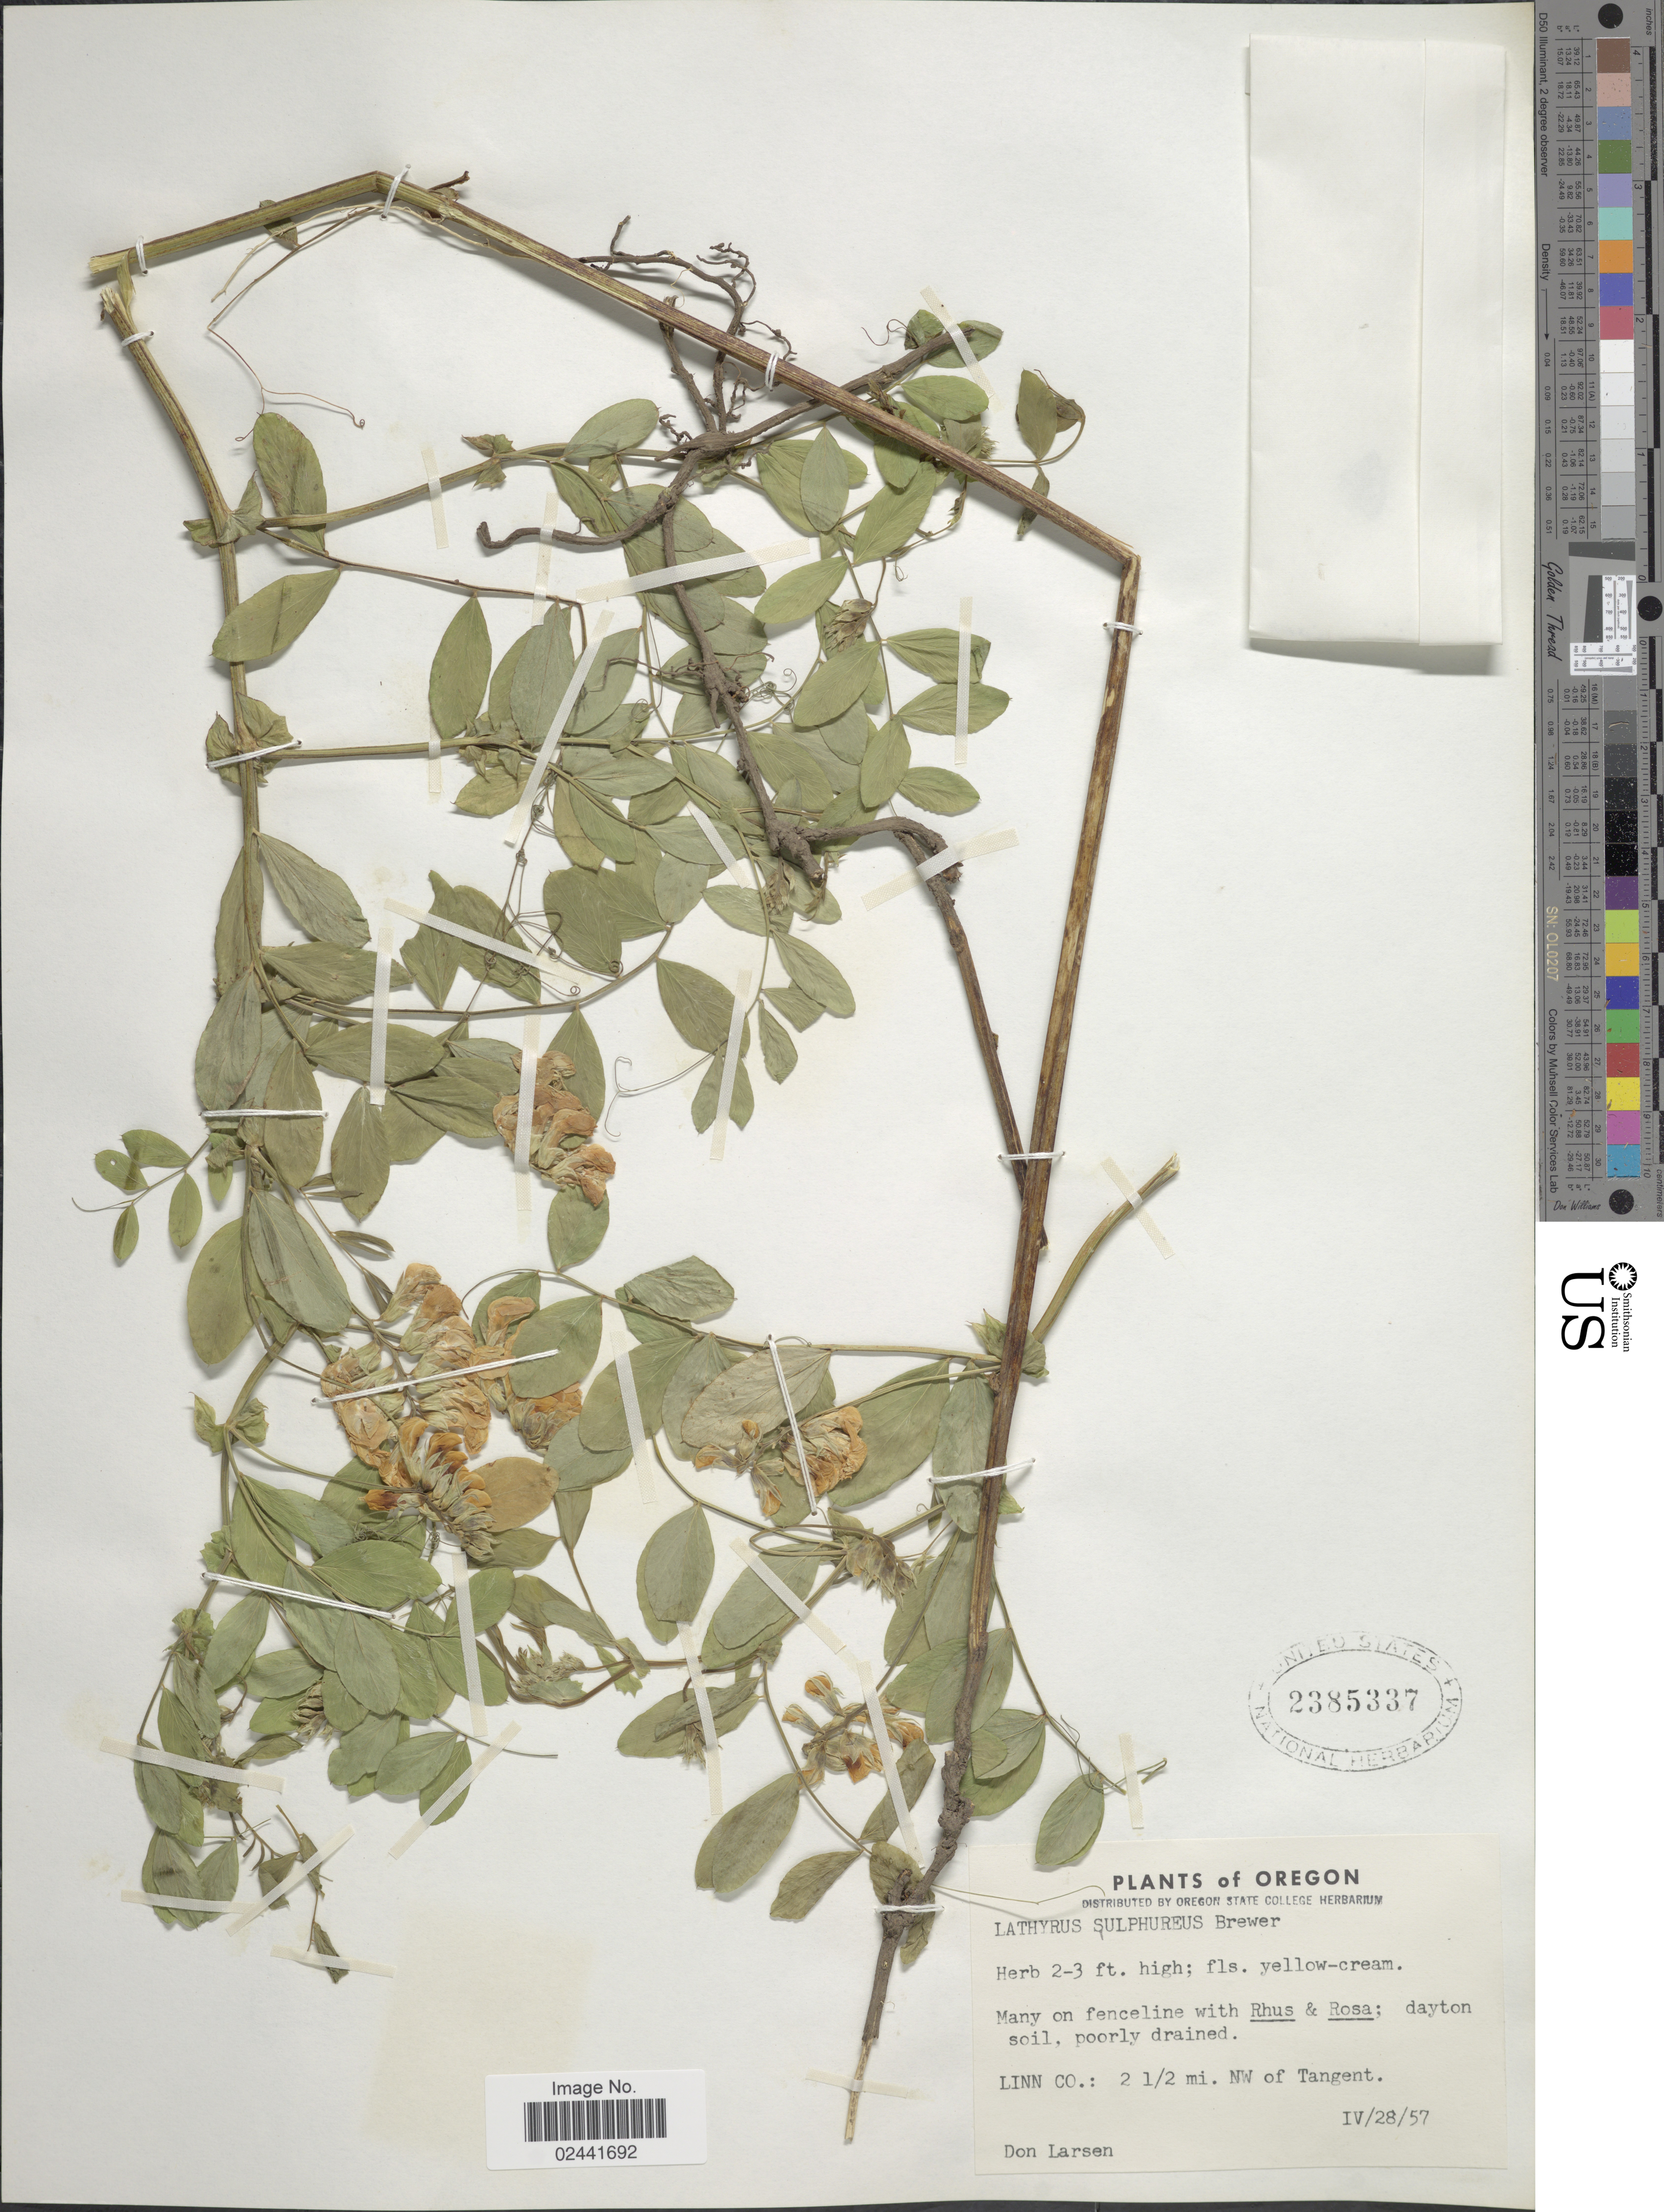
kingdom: Plantae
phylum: Tracheophyta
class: Magnoliopsida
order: Fabales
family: Fabaceae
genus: Lathyrus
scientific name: Lathyrus sulphureus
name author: W.H. Brewer ex A. Gray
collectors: D. Larsen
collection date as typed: Transcribed d/m/y: 28/4/57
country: United States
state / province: Oregon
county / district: Linn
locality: Linn Co.: 2½ mi NW of Tangent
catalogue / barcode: US 2385337